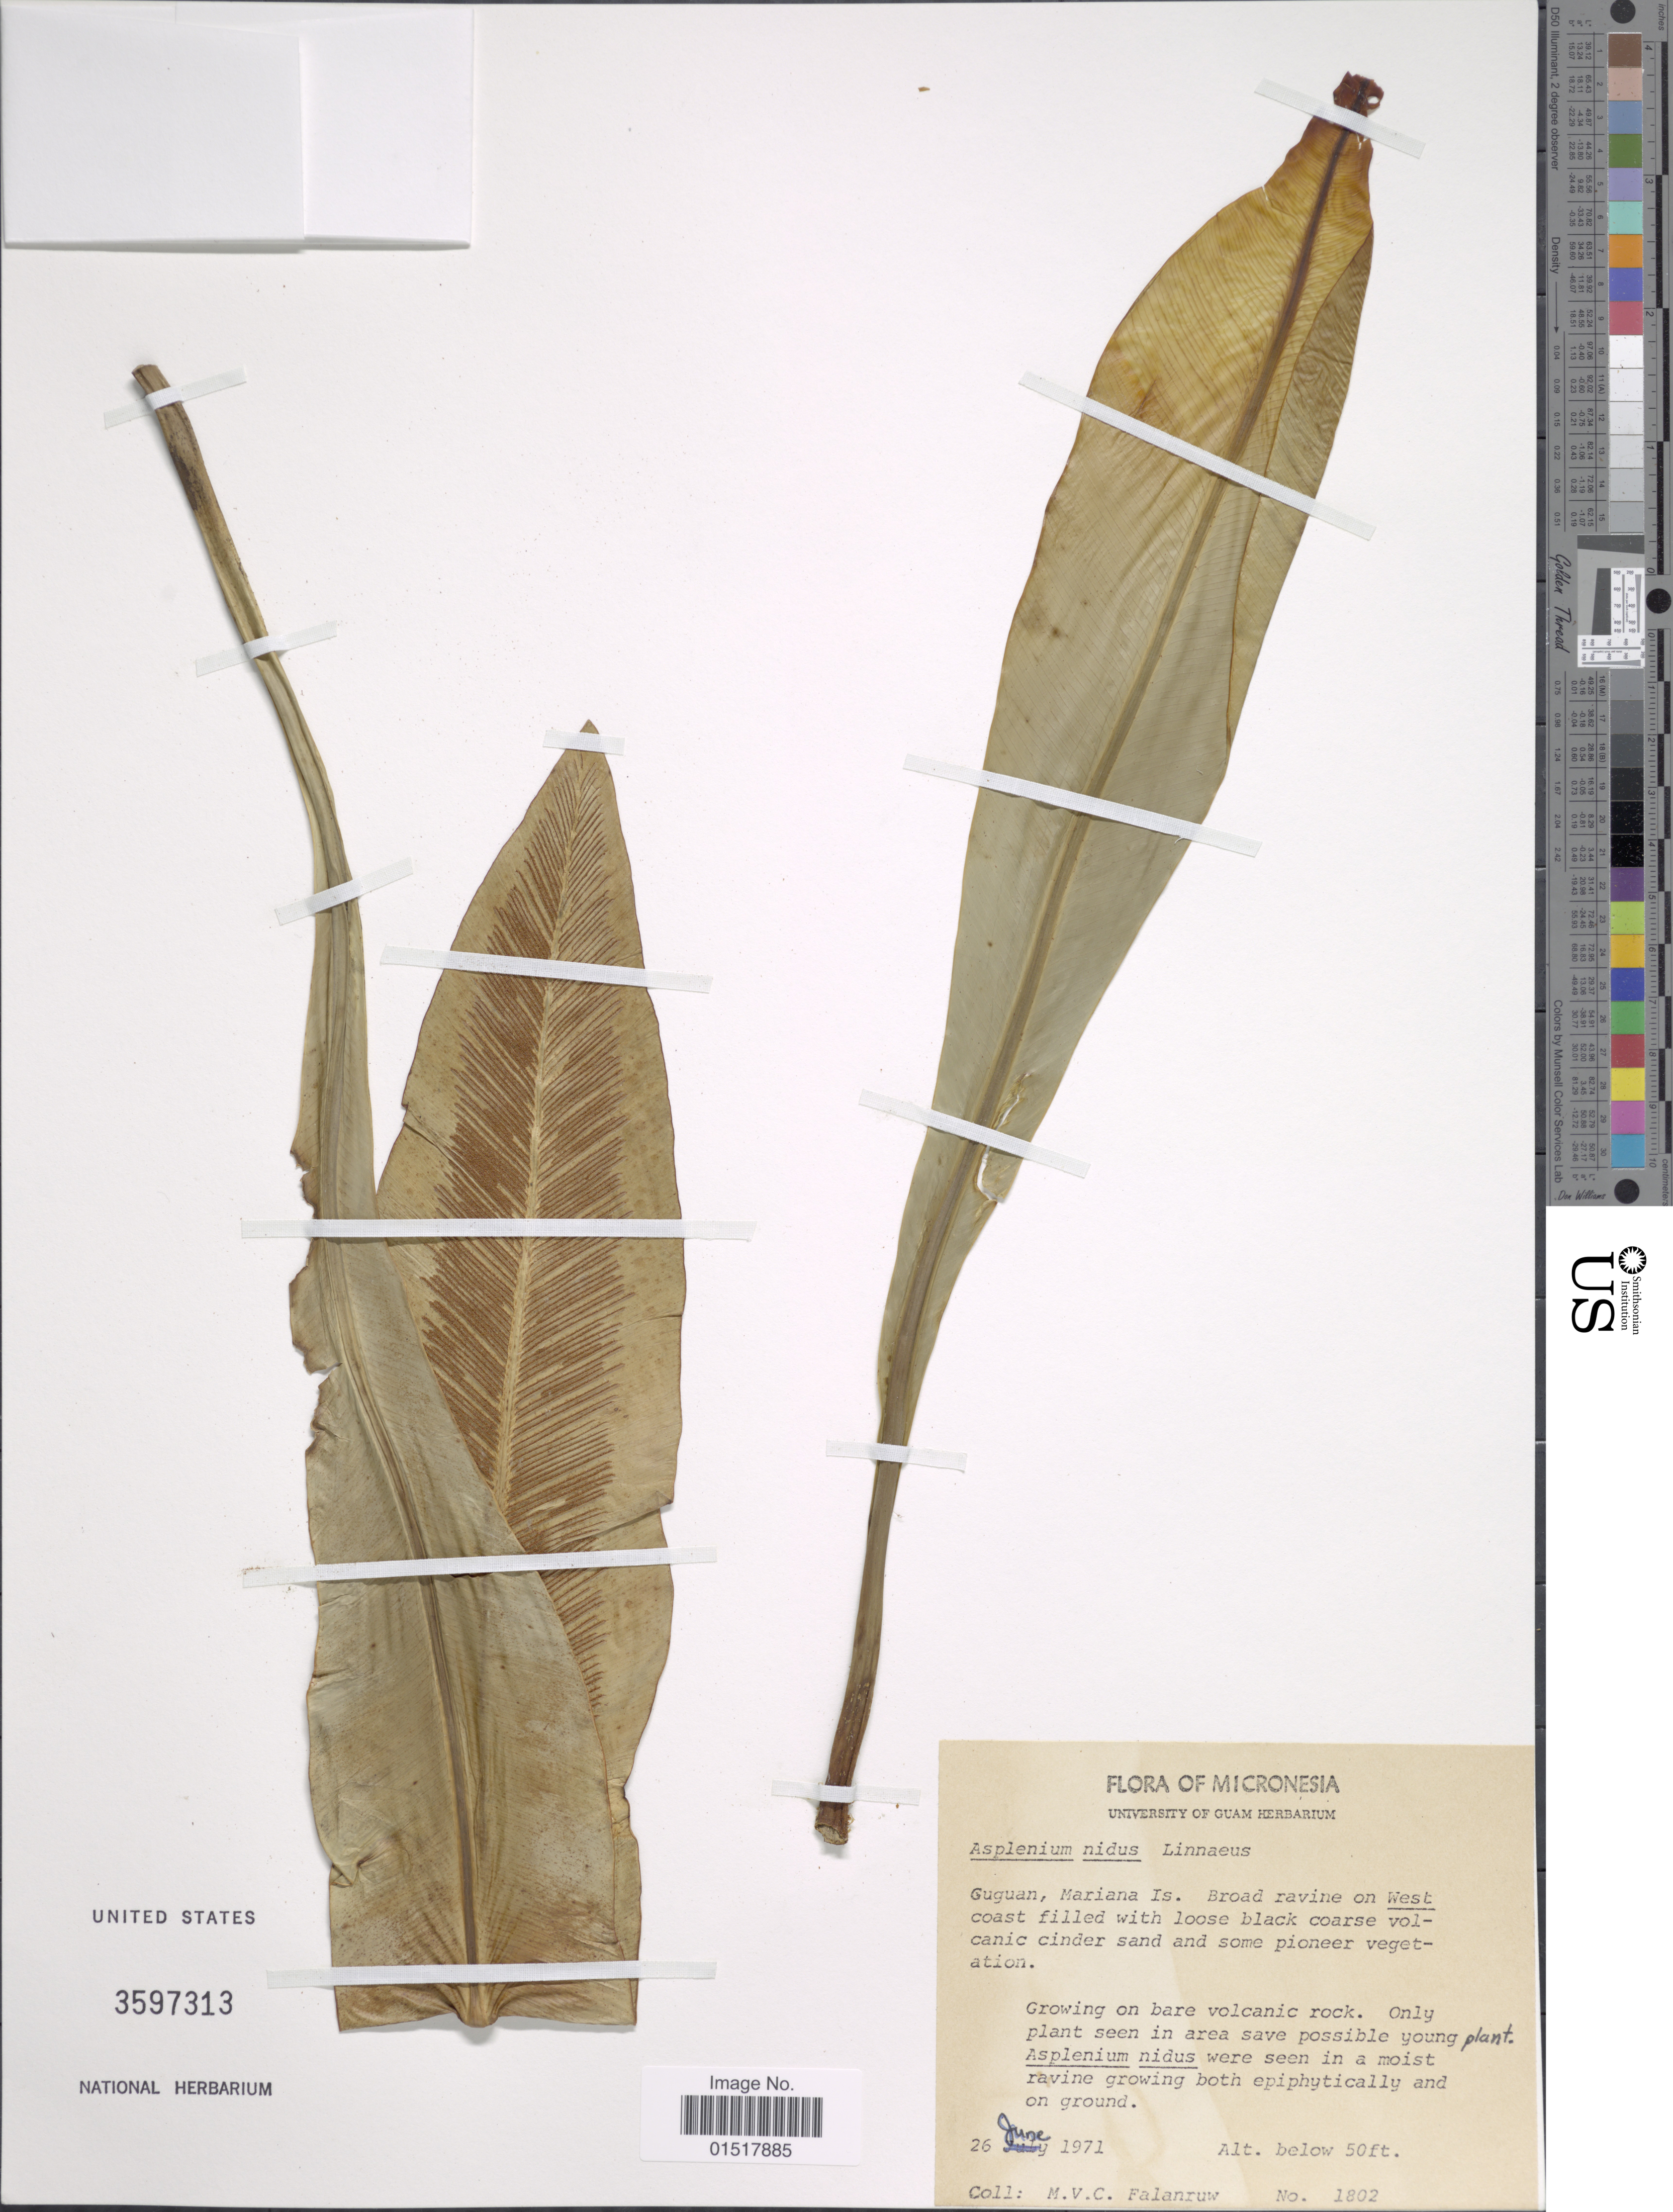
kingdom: Plantae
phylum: Tracheophyta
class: Polypodiopsida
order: Polypodiales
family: Aspleniaceae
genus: Asplenium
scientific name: Asplenium nidus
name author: L.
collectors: M. V. Falanruw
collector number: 1802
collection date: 1971-06-26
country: Northern Mariana Islands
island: Guguan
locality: Guguan, Mariana Is. Broad ravine on West coast filled with loose black coarse volcanic cinder sand and some pioneer vegetation.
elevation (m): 15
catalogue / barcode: US 3597313